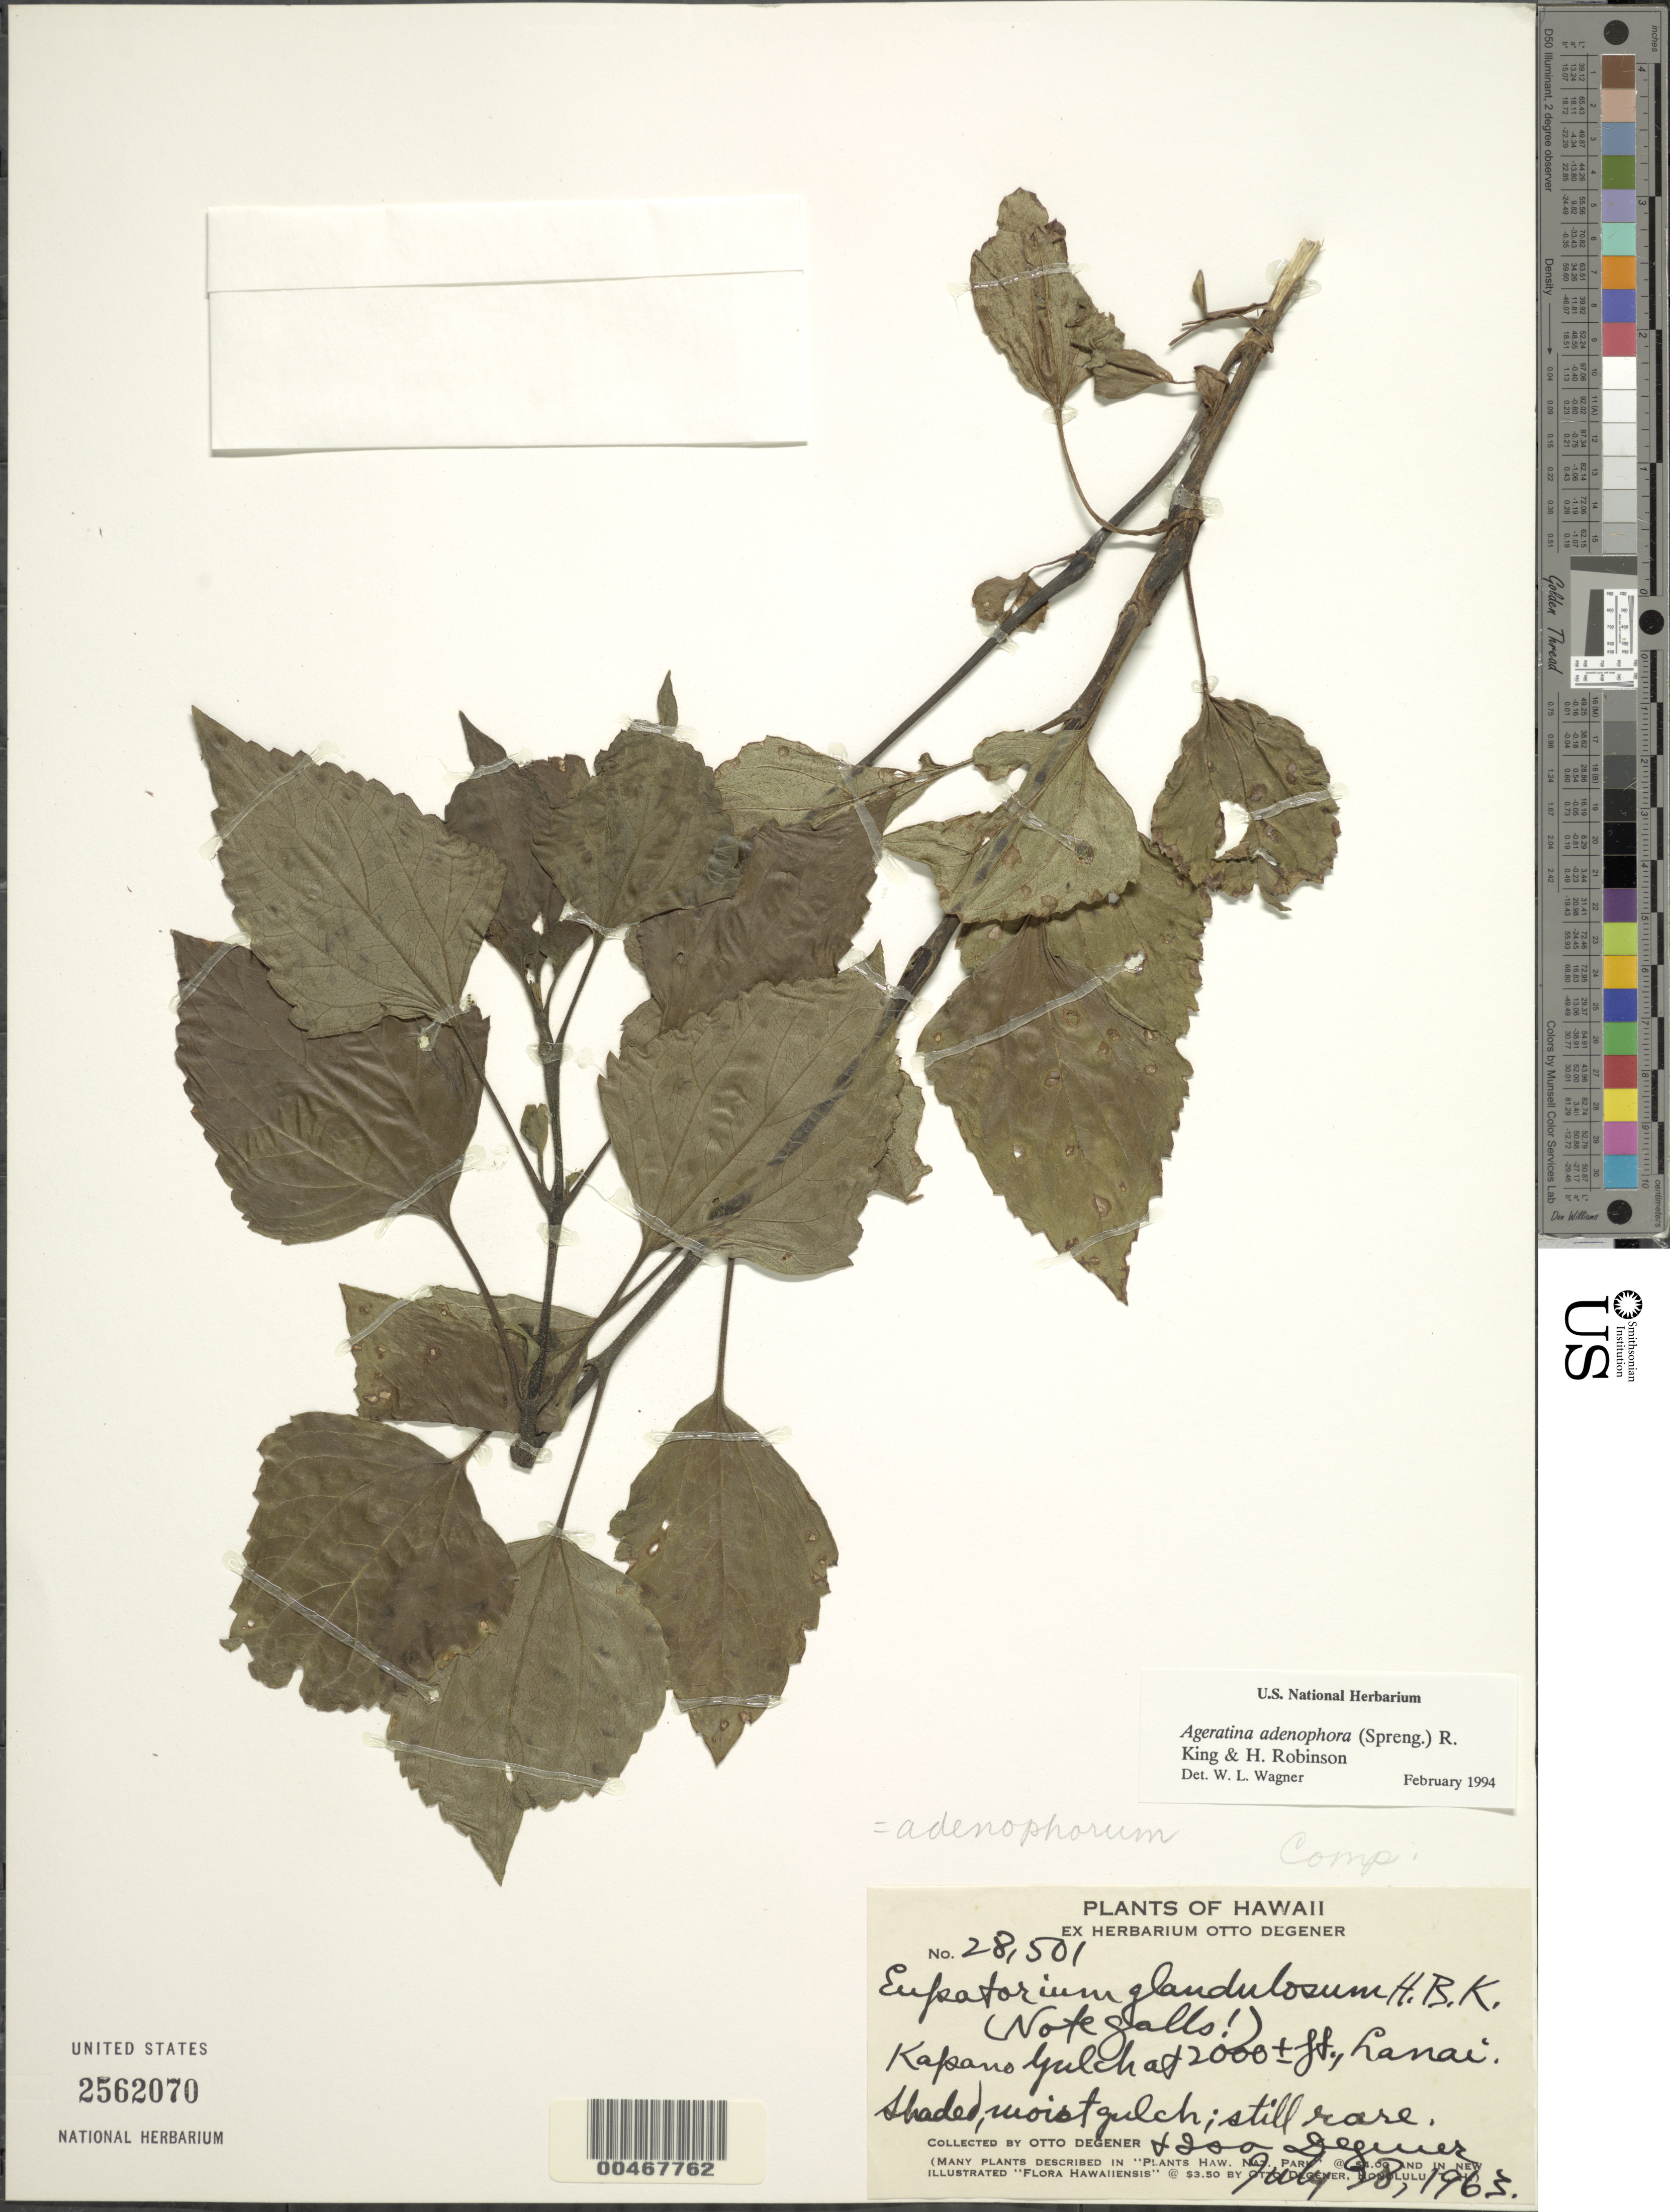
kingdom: Plantae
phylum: Tracheophyta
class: Magnoliopsida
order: Asterales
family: Asteraceae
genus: Ageratina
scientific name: Ageratina adenophora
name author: (Spreng.) R.M. King & H. Rob.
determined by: Wagner, W. L., (BOT), Smithsonian Institution - National Museum of Natural History (UNITED STATES)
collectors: O. Degener & I. Degener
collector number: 28501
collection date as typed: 28 Jul 1963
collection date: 1963-07-28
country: United States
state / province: Hawaii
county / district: Maui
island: Lana'i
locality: Kapano Gulch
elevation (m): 610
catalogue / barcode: US 2562070